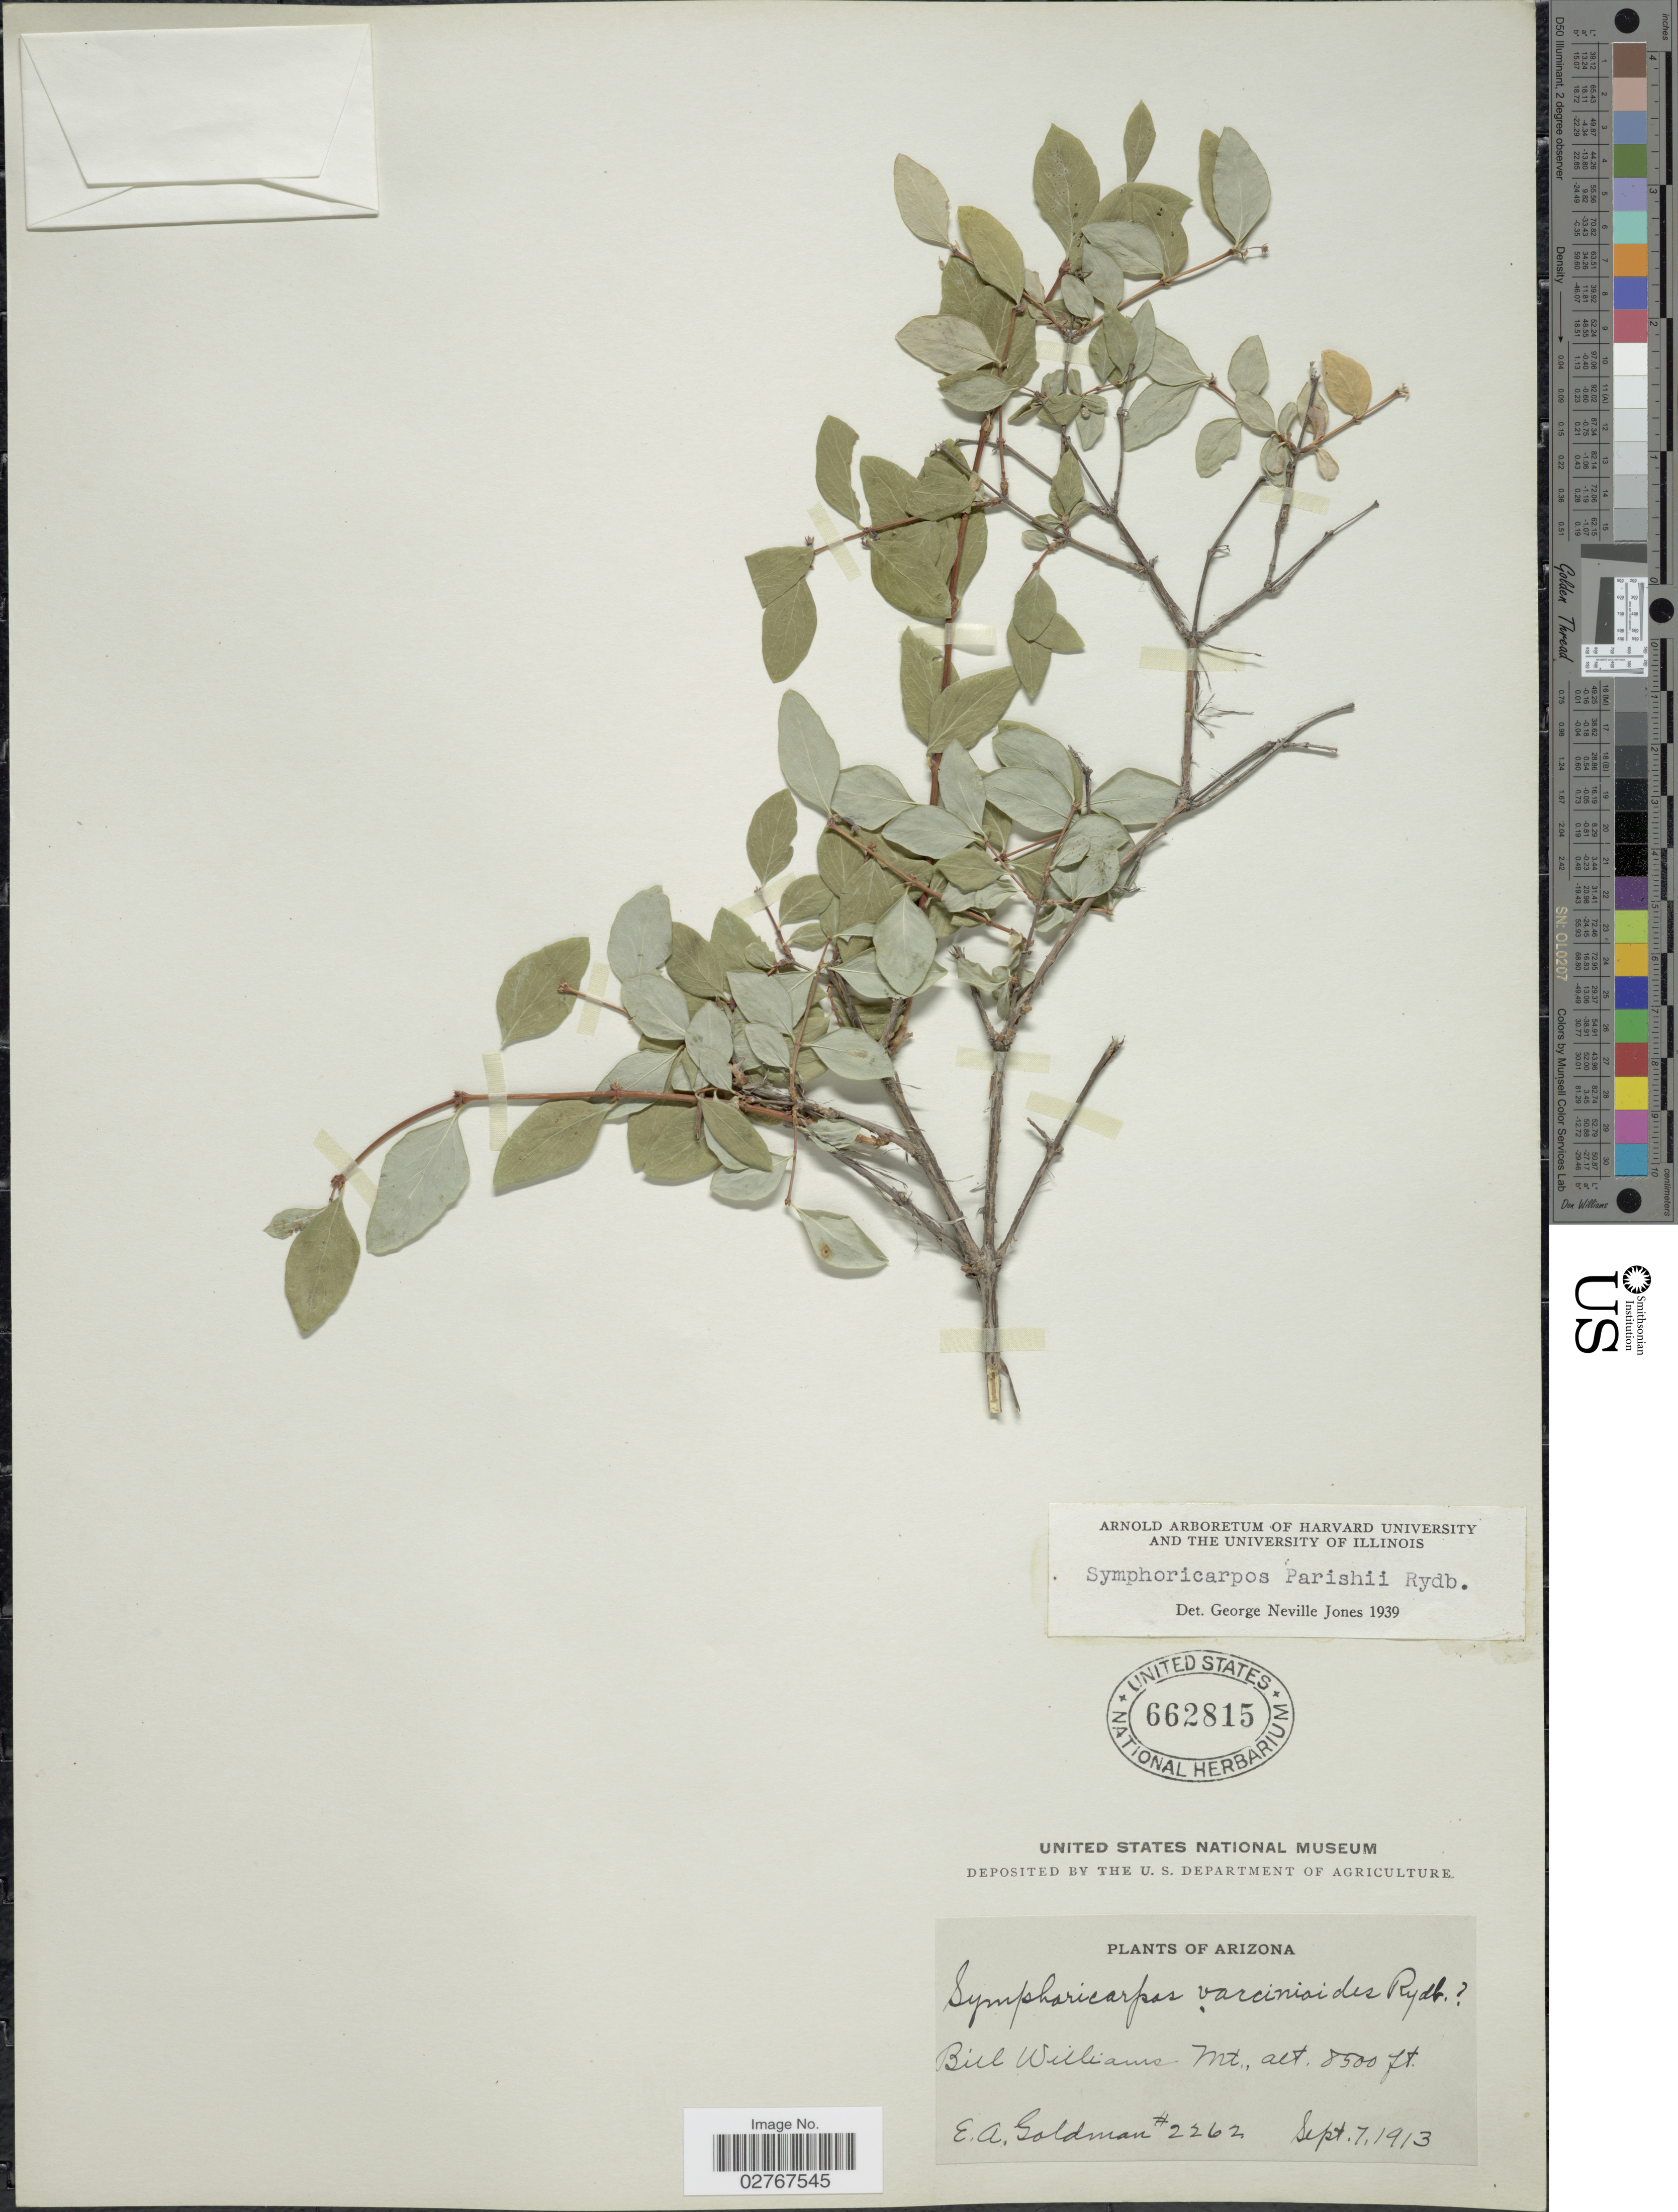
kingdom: Plantae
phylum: Tracheophyta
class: Magnoliopsida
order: Dipsacales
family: Caprifoliaceae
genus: Symphoricarpos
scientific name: Symphoricarpos parishii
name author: Rydb.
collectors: E. A. Goldman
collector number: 2262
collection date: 1913-09-07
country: United States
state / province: Arizona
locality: Bill Williams Mt.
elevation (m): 2591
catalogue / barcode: US 662815